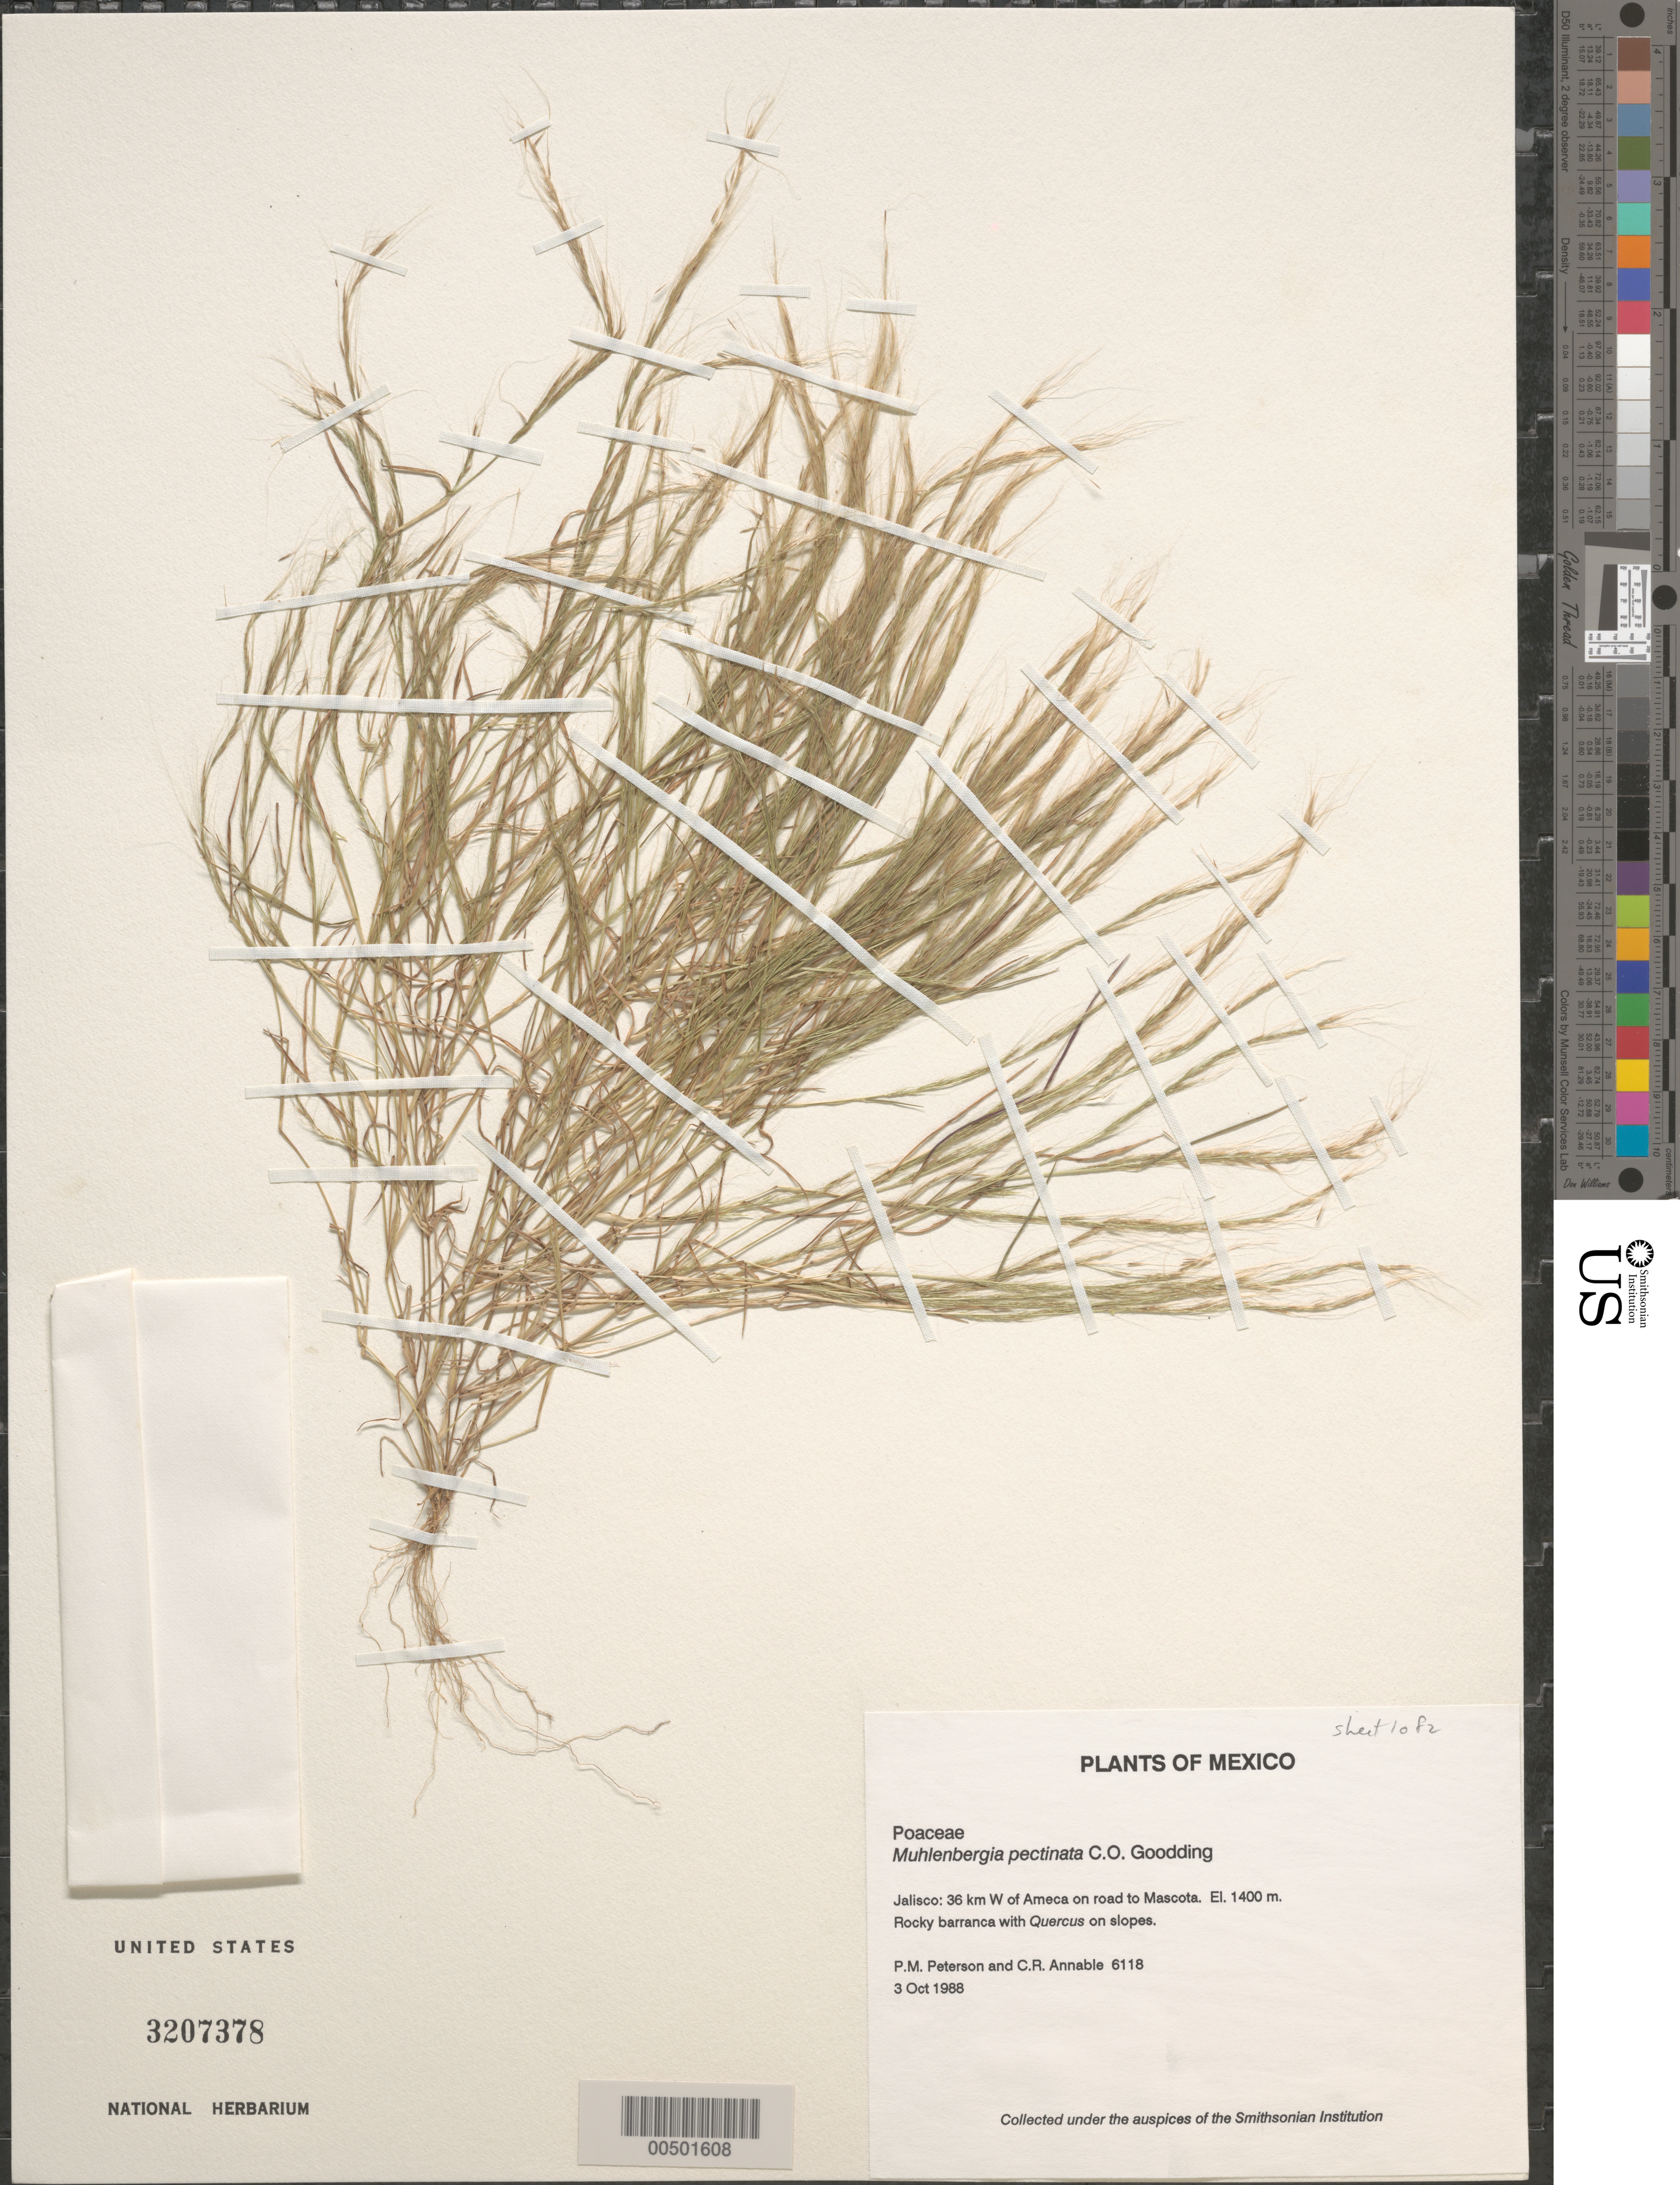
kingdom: Plantae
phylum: Tracheophyta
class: Liliopsida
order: Poales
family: Poaceae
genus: Muhlenbergia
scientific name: Muhlenbergia pectinata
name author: C.O. Goodd.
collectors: P. M. Peterson & C. R. Annable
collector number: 06118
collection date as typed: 03 Oct 1988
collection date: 1988-10-03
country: Mexico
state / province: Jalisco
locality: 36 km W of Ameca on road to Mascota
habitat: Rocky barranca with Quercus on slopes.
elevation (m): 1400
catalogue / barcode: US 3207378